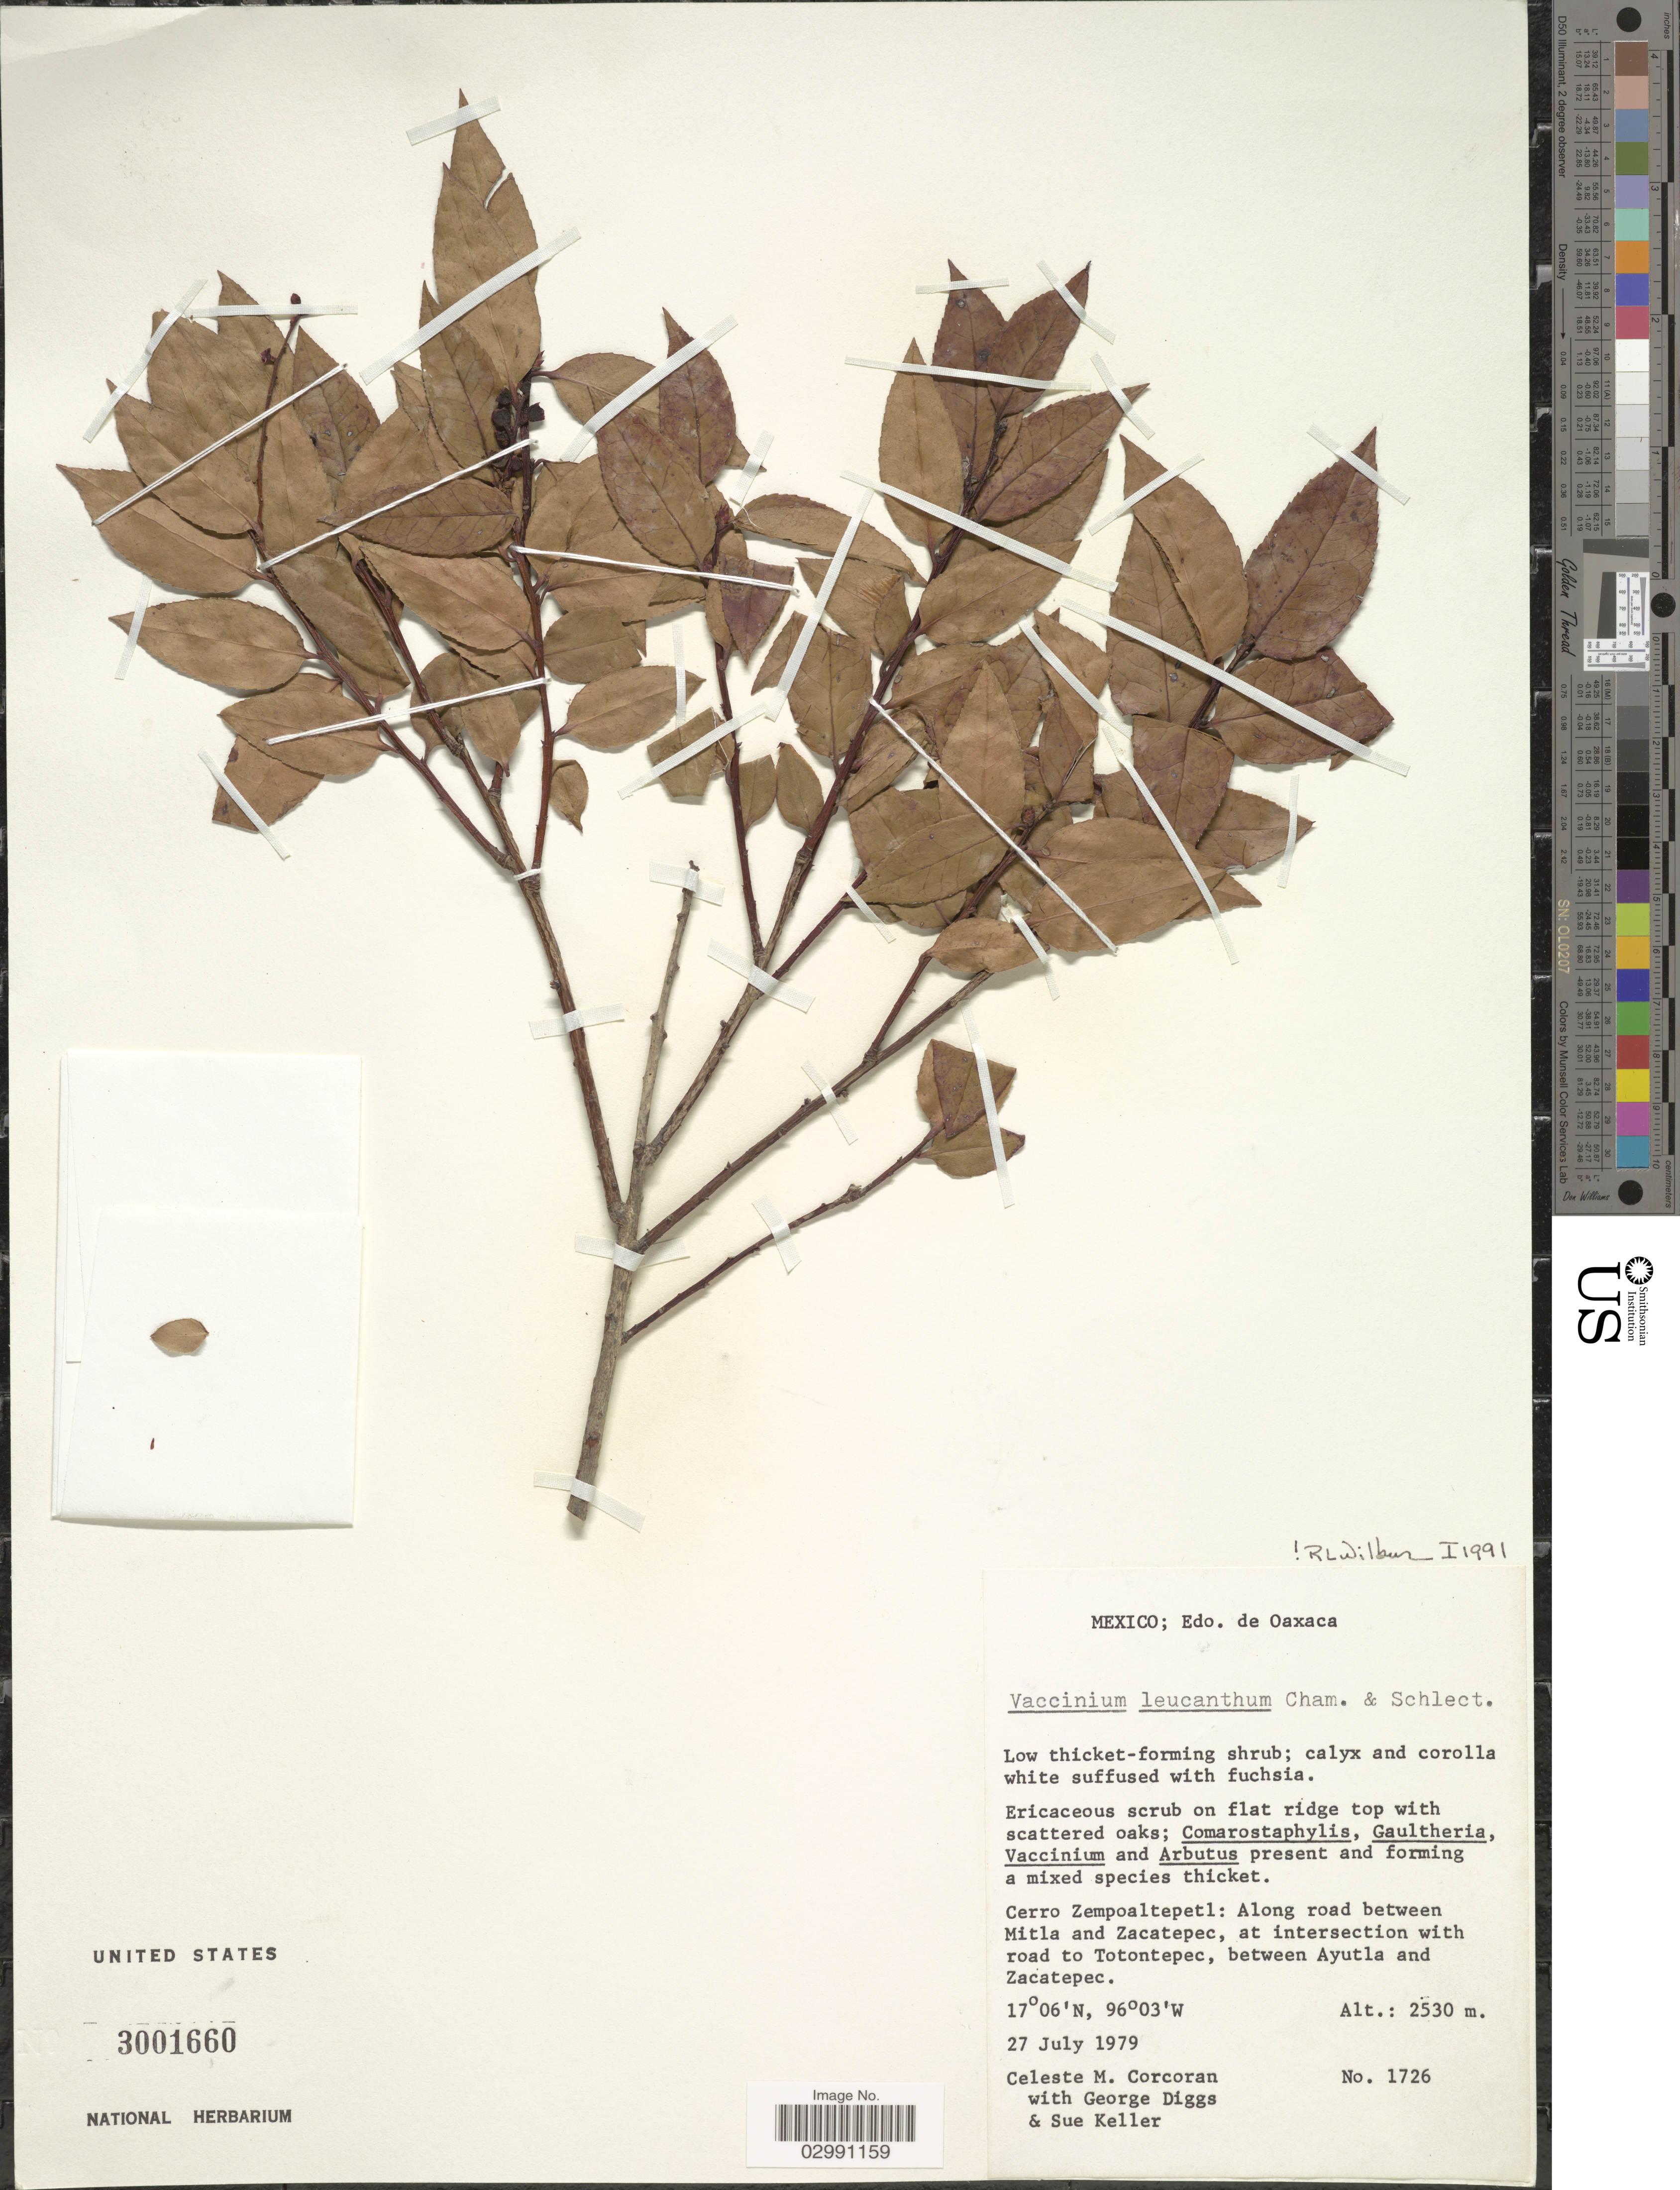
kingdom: Plantae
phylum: Tracheophyta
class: Magnoliopsida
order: Ericales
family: Ericaceae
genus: Vaccinium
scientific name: Vaccinium leucanthum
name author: Schltdl.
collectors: C. Corcoran, G. Diggs & S. Keller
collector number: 1726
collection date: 1979-07-27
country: Mexico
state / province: Oaxaca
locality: Cerro Zempoaltepetl: Along road between Mitla and Zacatepec, at intersection with road to Totontepec, between Ayutla and Zacatepec.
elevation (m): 2530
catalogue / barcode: US 3001660